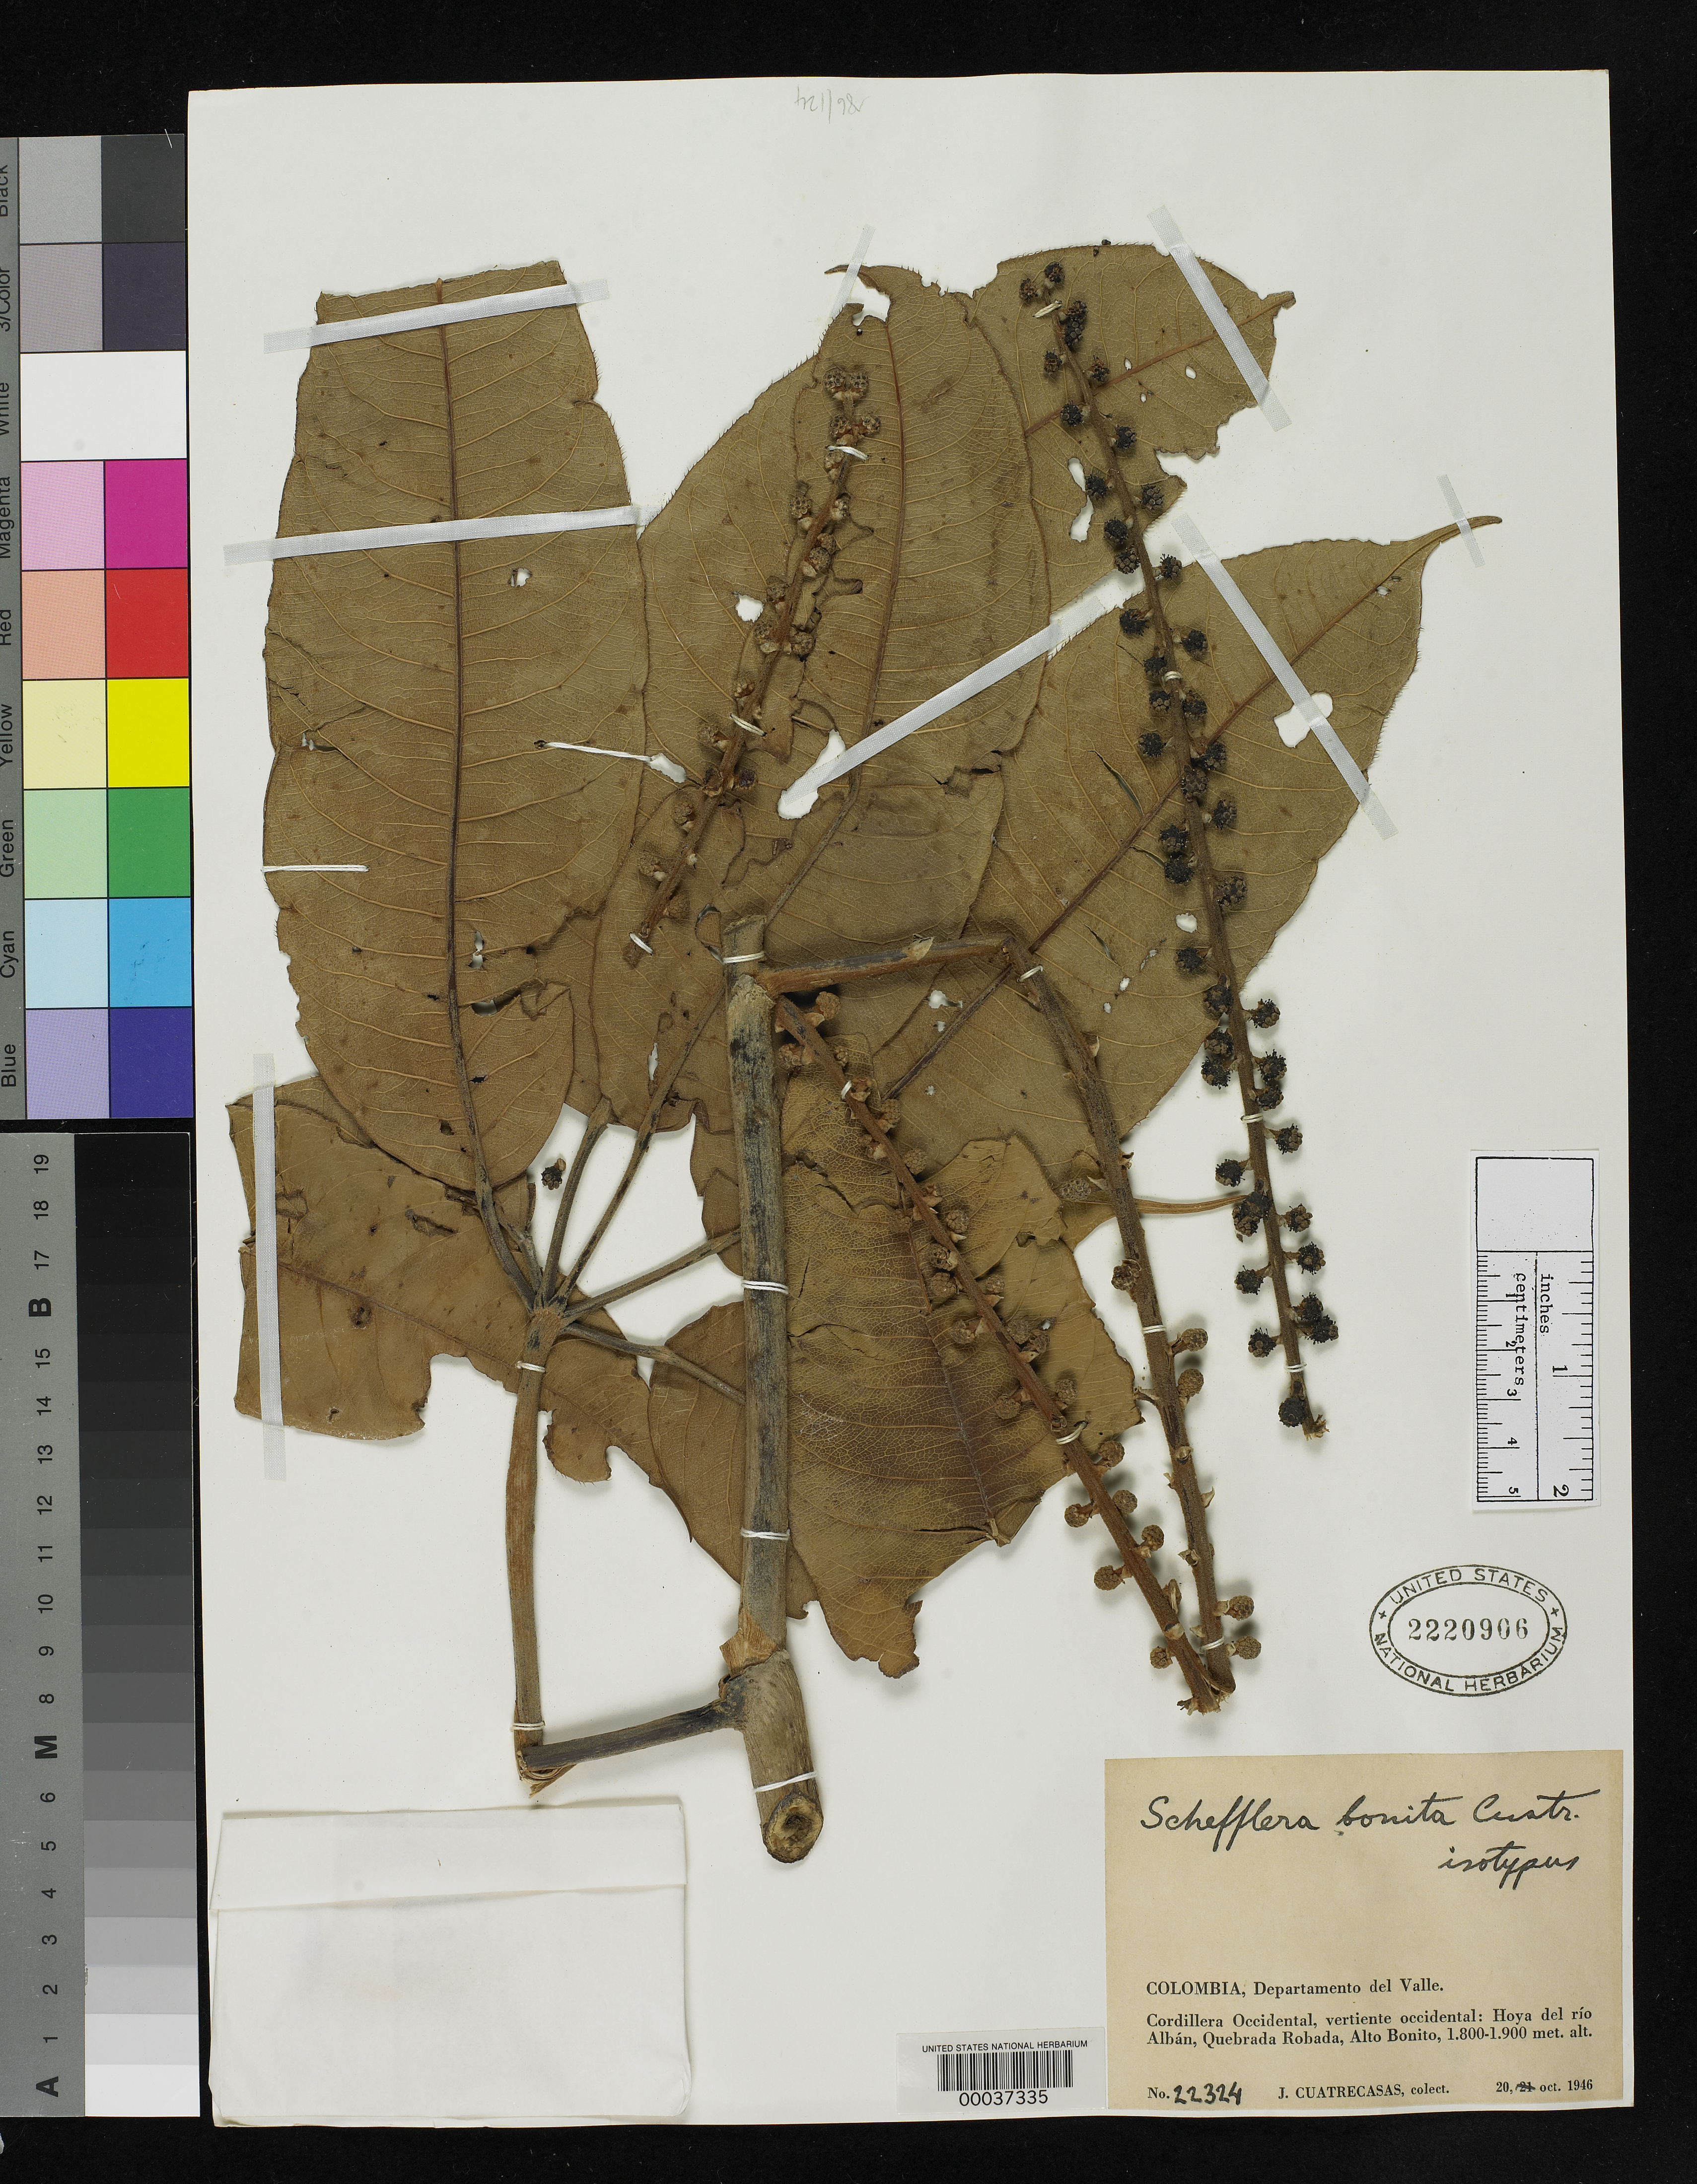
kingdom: Plantae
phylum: Tracheophyta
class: Magnoliopsida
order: Apiales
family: Araliaceae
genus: Schefflera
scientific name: Schefflera bonita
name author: Cuatrec.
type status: Isotype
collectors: J. Cuatrecasas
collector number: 22324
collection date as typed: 20 Oct 1946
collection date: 1946-10-20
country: Colombia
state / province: Valle del Cauca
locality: Cordillera Occidental, Hoya del Rio Alban, Quebrada Robada, Alto Bonito.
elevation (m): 1800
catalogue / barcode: US 2220906